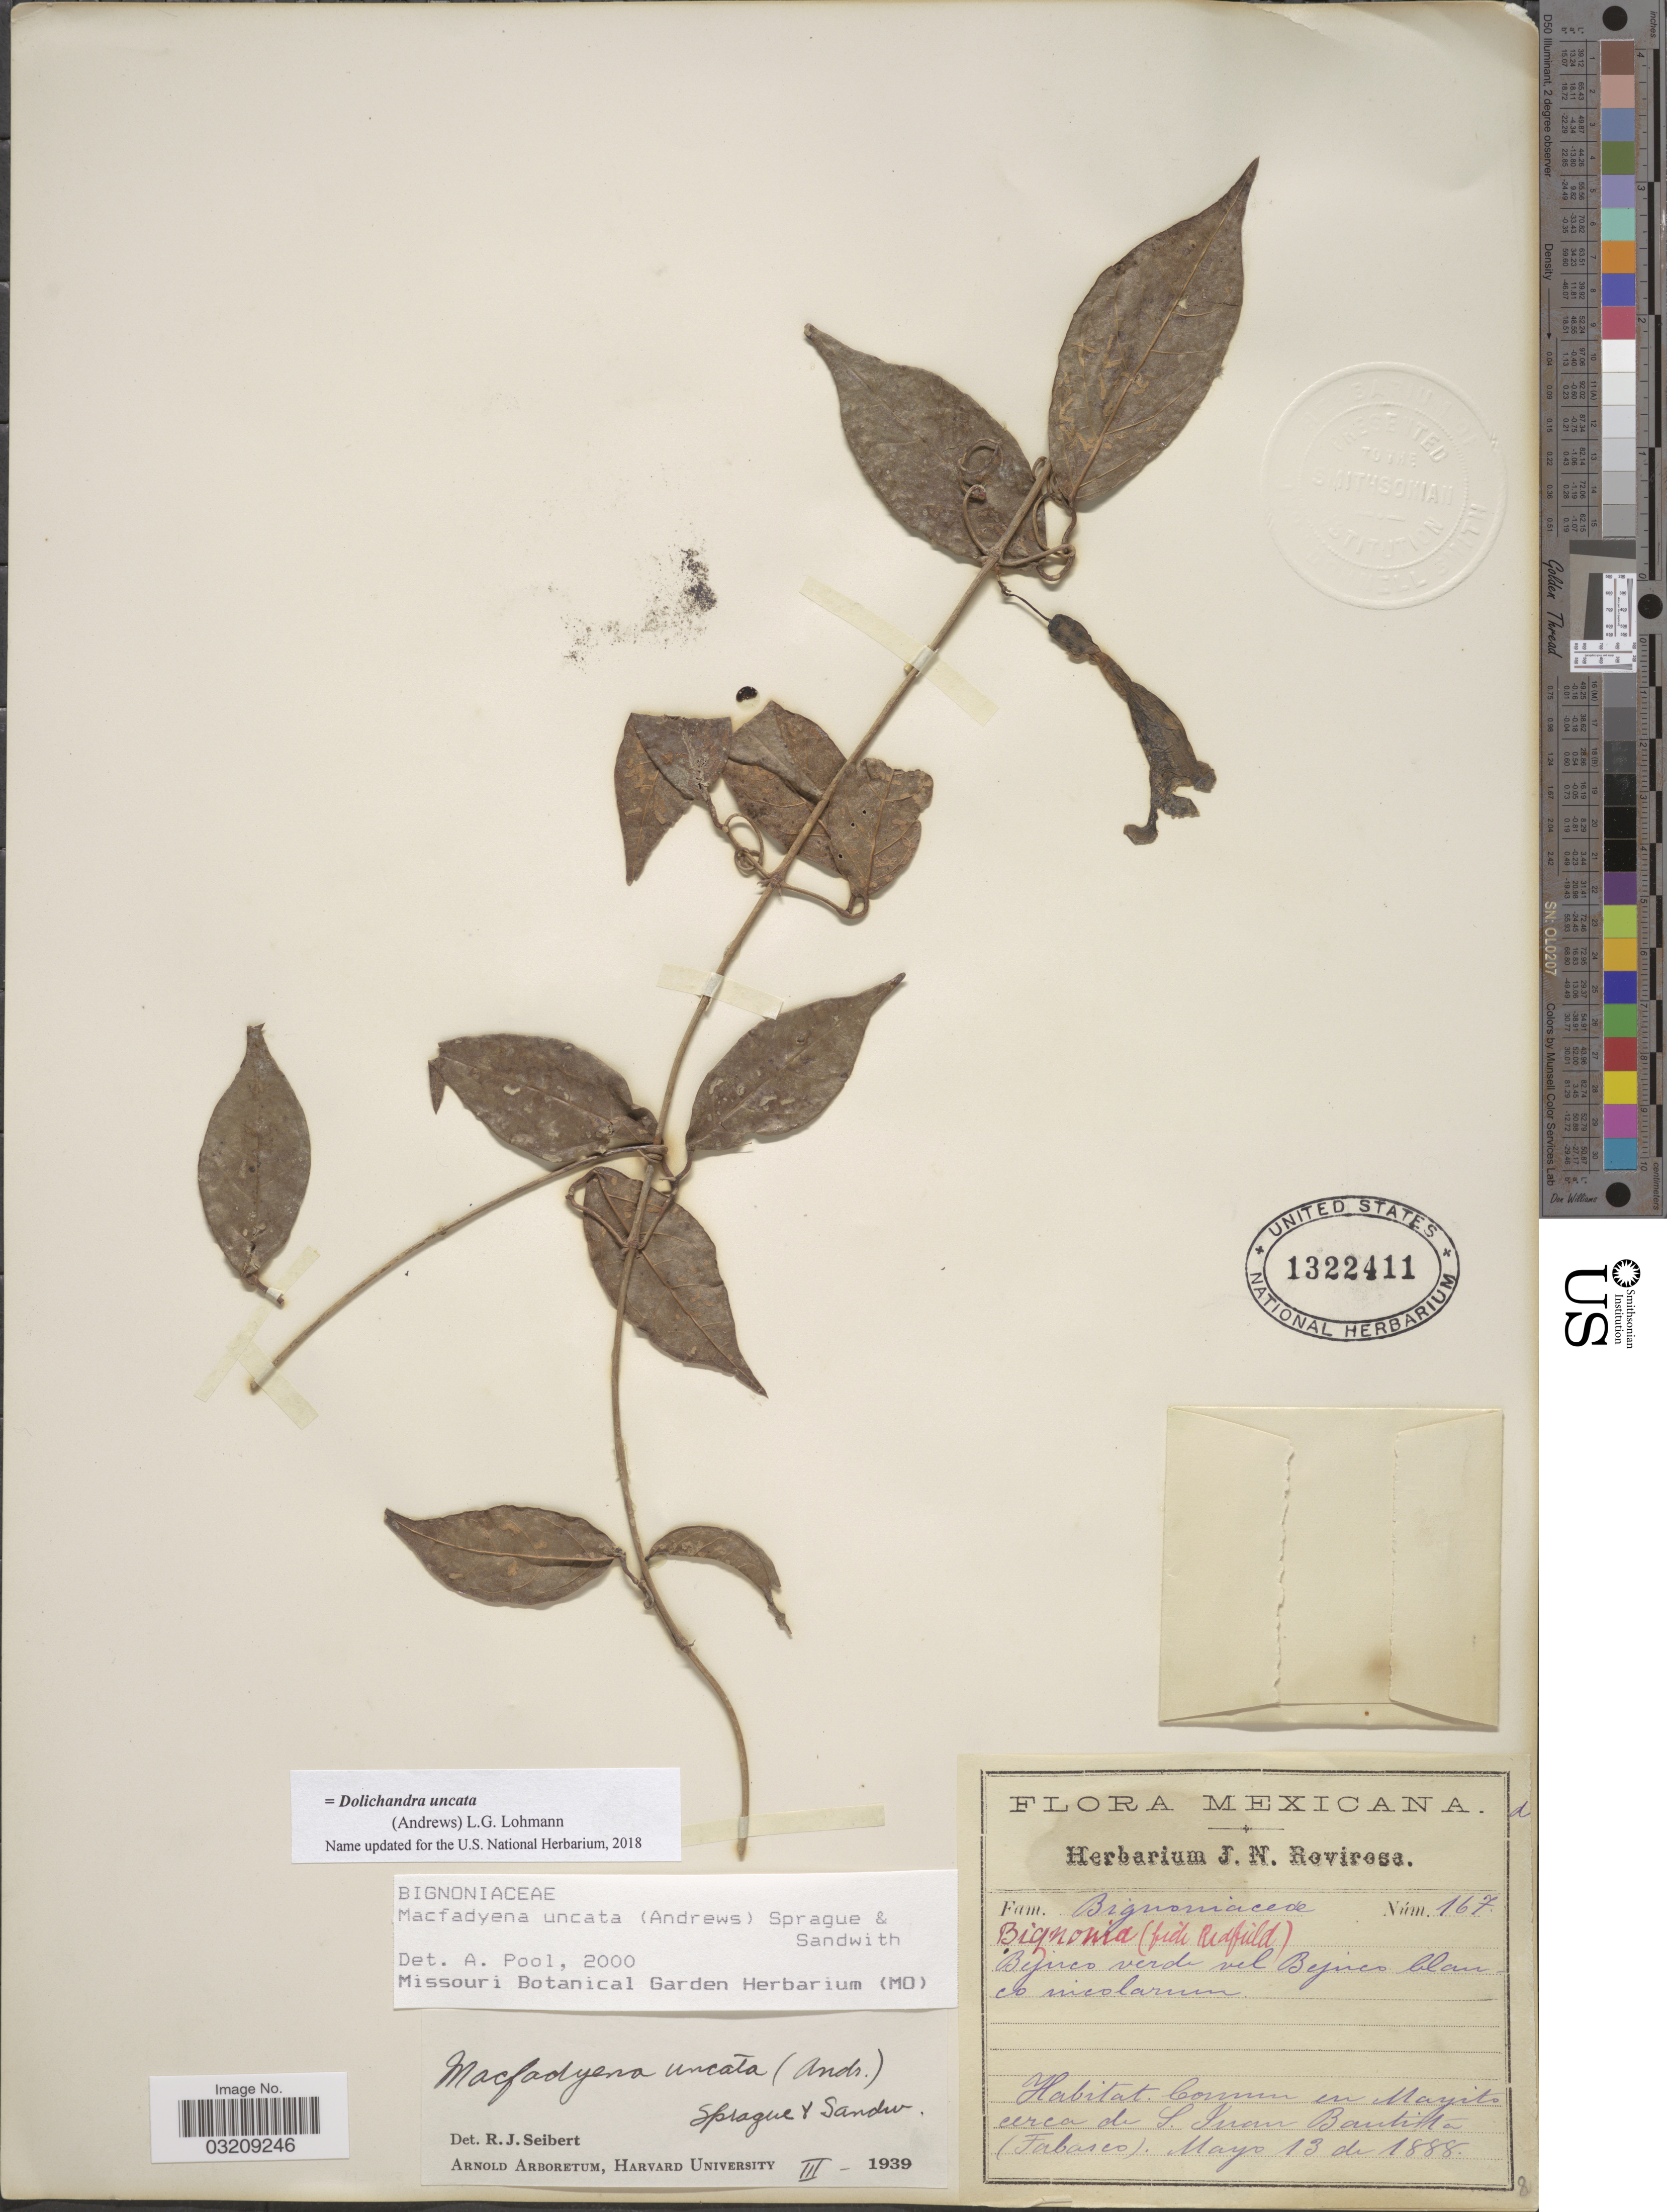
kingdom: Plantae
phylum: Tracheophyta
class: Magnoliopsida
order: Lamiales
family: Bignoniaceae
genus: Dolichandra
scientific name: Dolichandra uncata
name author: (Andrews) L.G. Lohmann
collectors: ex herb. J. N. Rovirosa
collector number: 167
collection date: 1888-05-13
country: Mexico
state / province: Tabasco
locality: Comun en Mayito cerca de S. Juan Bautista.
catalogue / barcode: US 1322411